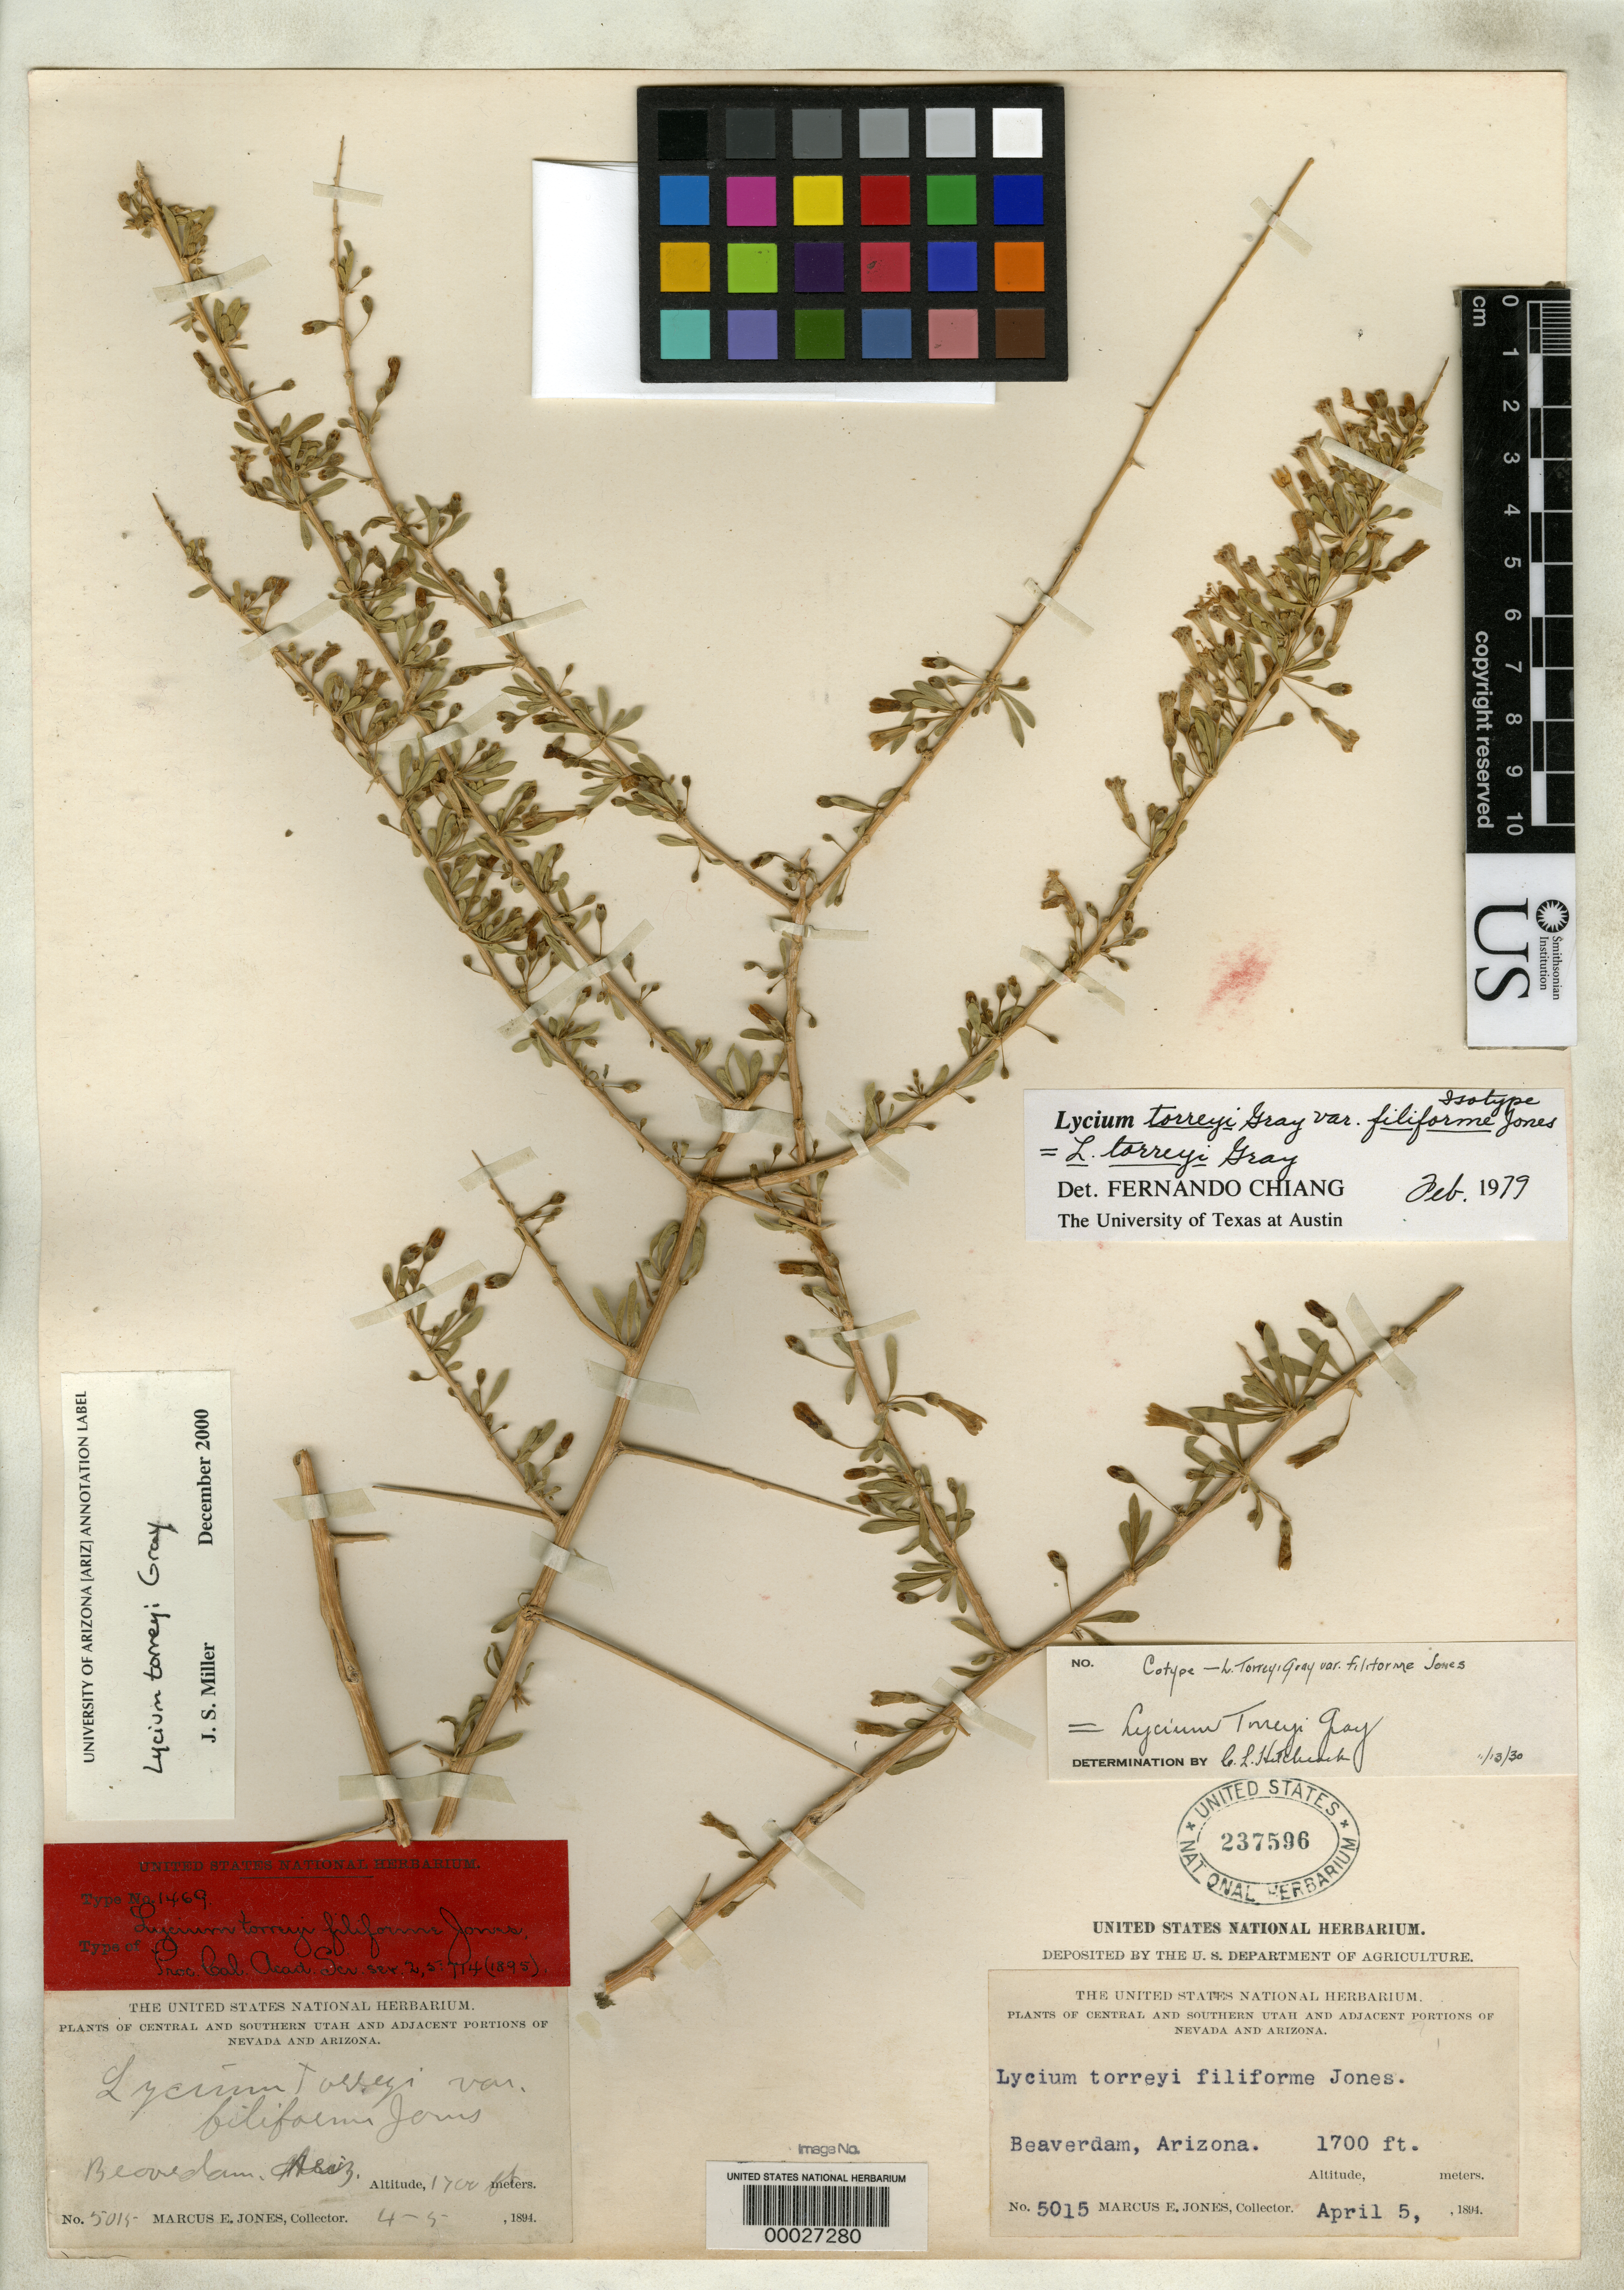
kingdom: Plantae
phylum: Tracheophyta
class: Magnoliopsida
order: Solanales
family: Solanaceae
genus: Lycium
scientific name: Lycium torreyi var. filiforme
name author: M.E. Jones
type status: Isotype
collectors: M. E. Jones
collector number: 5015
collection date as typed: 05 Apr 1894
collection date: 1894-04-05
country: United States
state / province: Arizona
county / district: Mohave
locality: Beaverdam.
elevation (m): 518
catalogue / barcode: US 237596